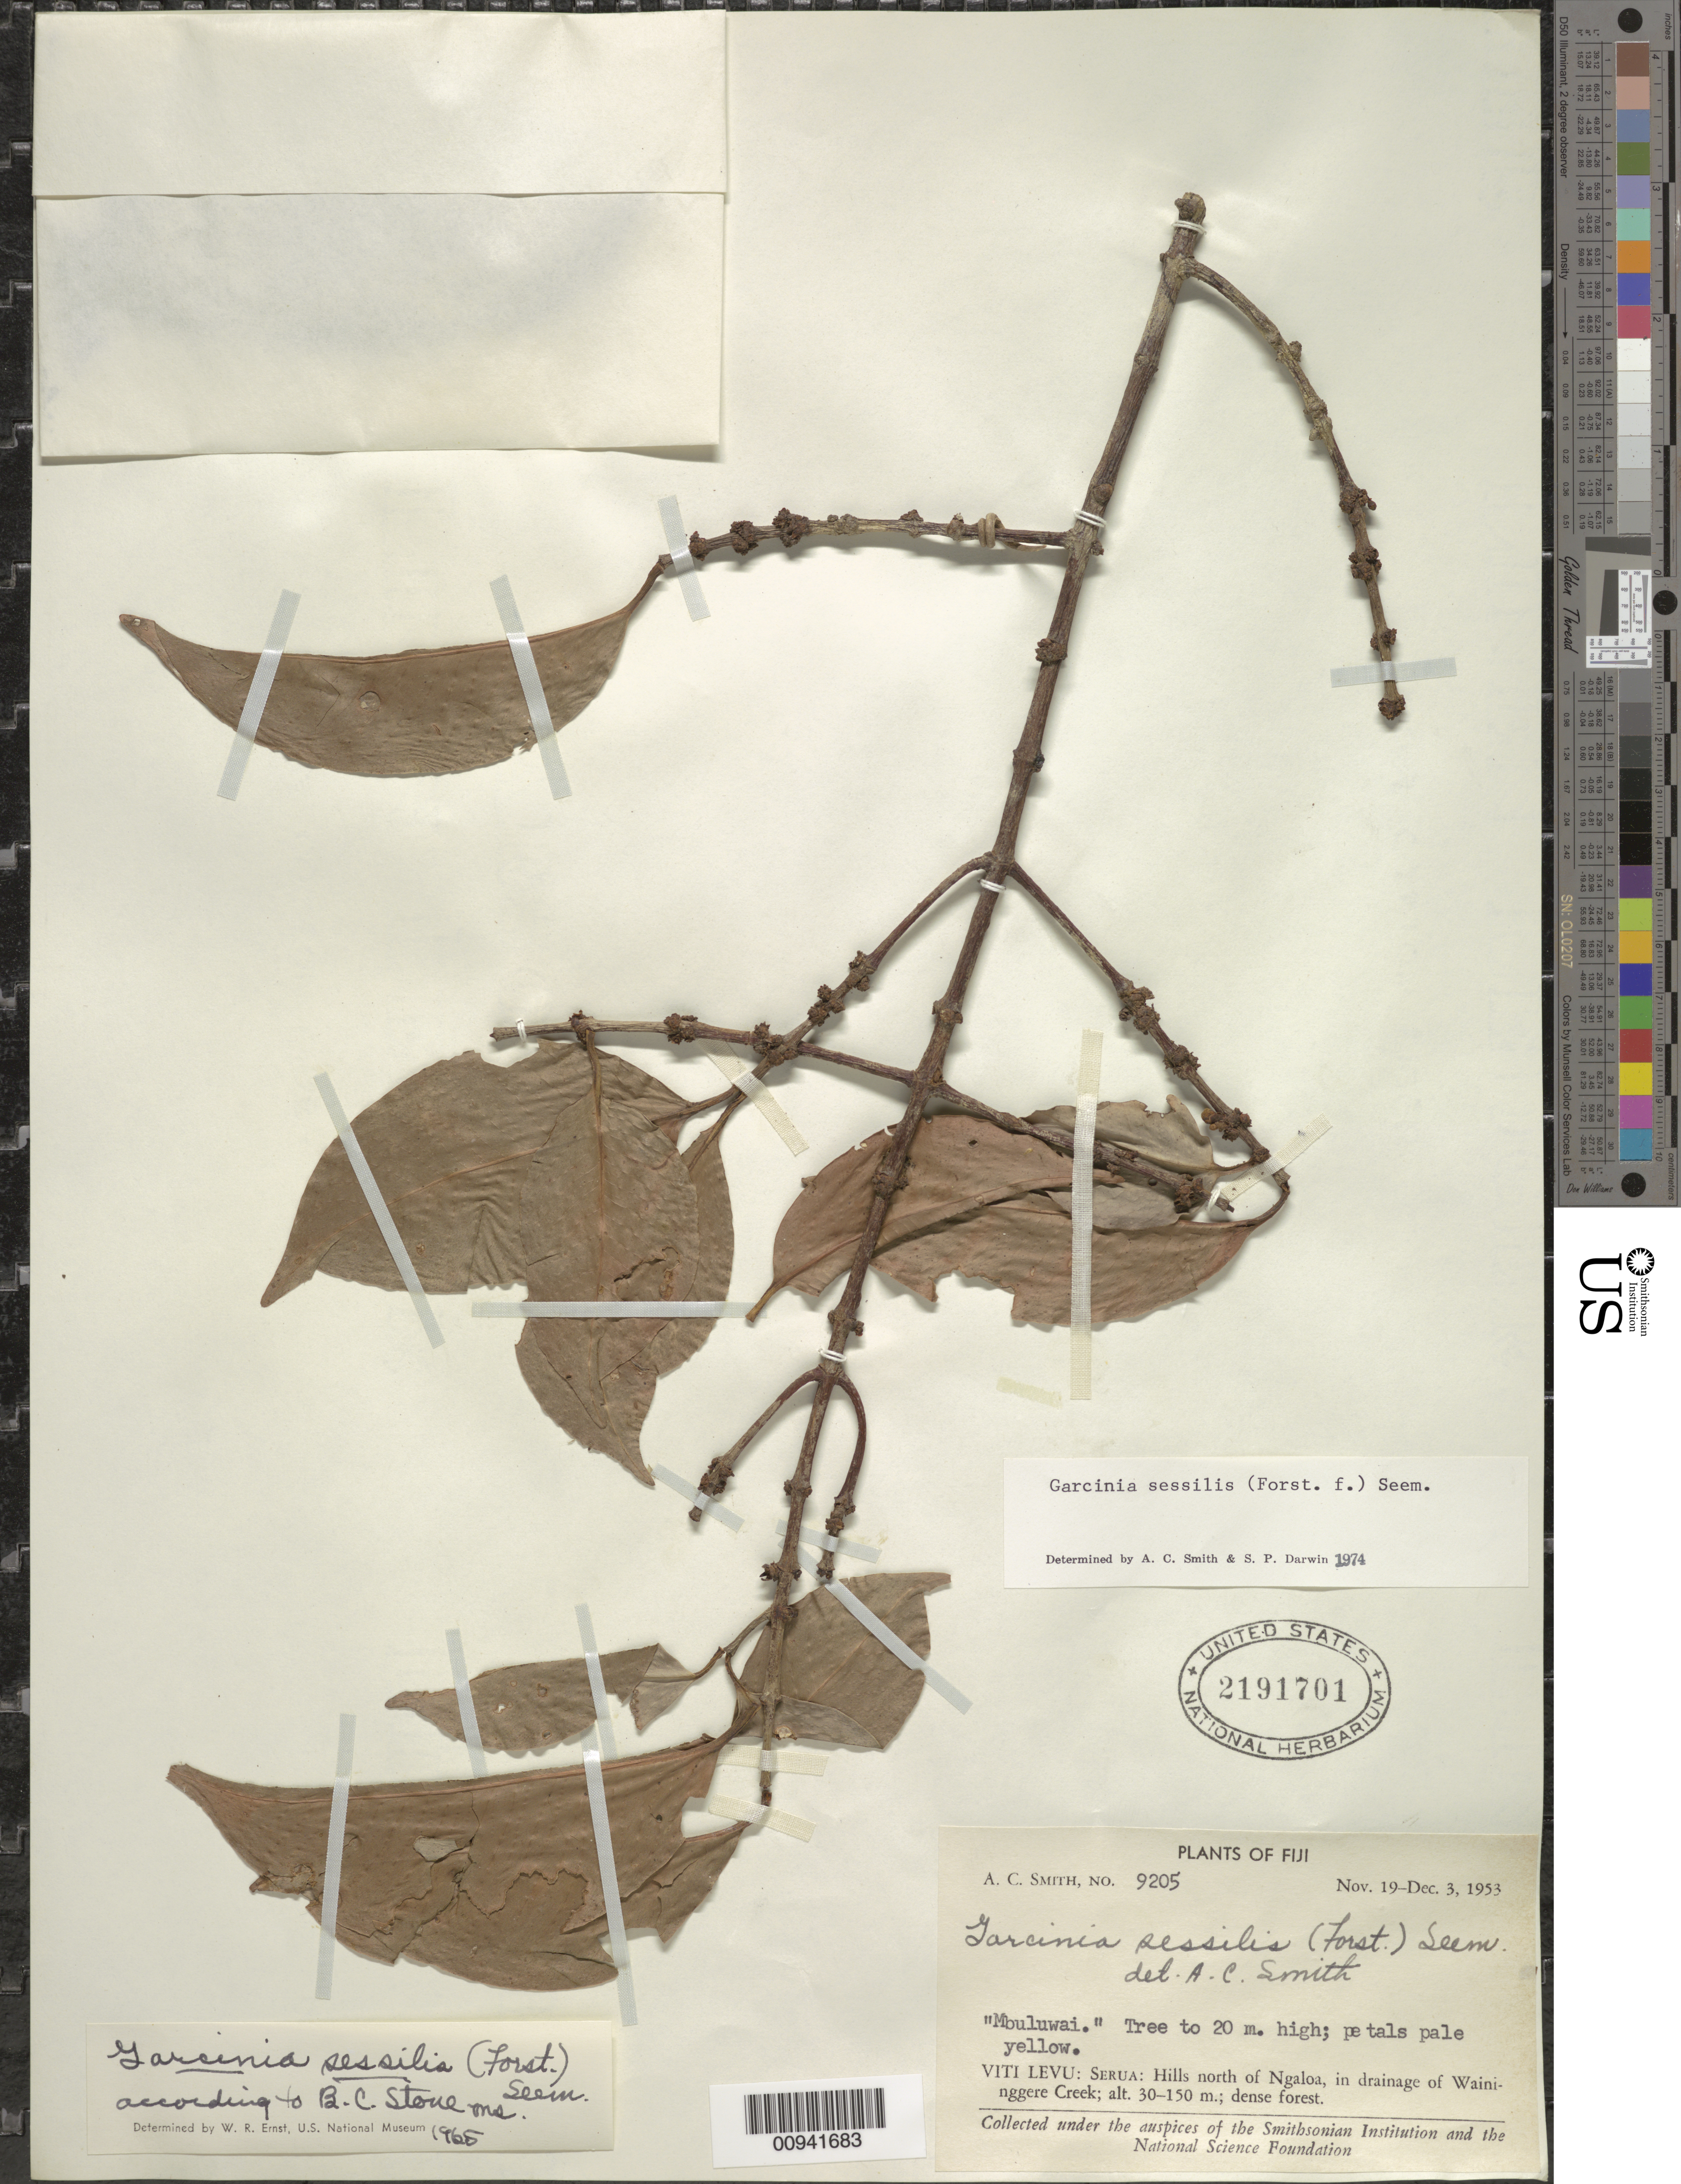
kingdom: Plantae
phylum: Tracheophyta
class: Magnoliopsida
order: Malpighiales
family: Clusiaceae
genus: Garcinia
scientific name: Garcinia sessilis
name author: (G. Forst.) Seem.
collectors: C. A. Smith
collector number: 9205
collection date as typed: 19 Nov 1953 to 03 Dec 1953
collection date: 1953-11-19/1953-12-03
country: Fiji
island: Viti Levu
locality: Serua: Hills north of Ngaloa, in drainage of Waininggere Creek.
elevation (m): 30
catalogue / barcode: US 2191701